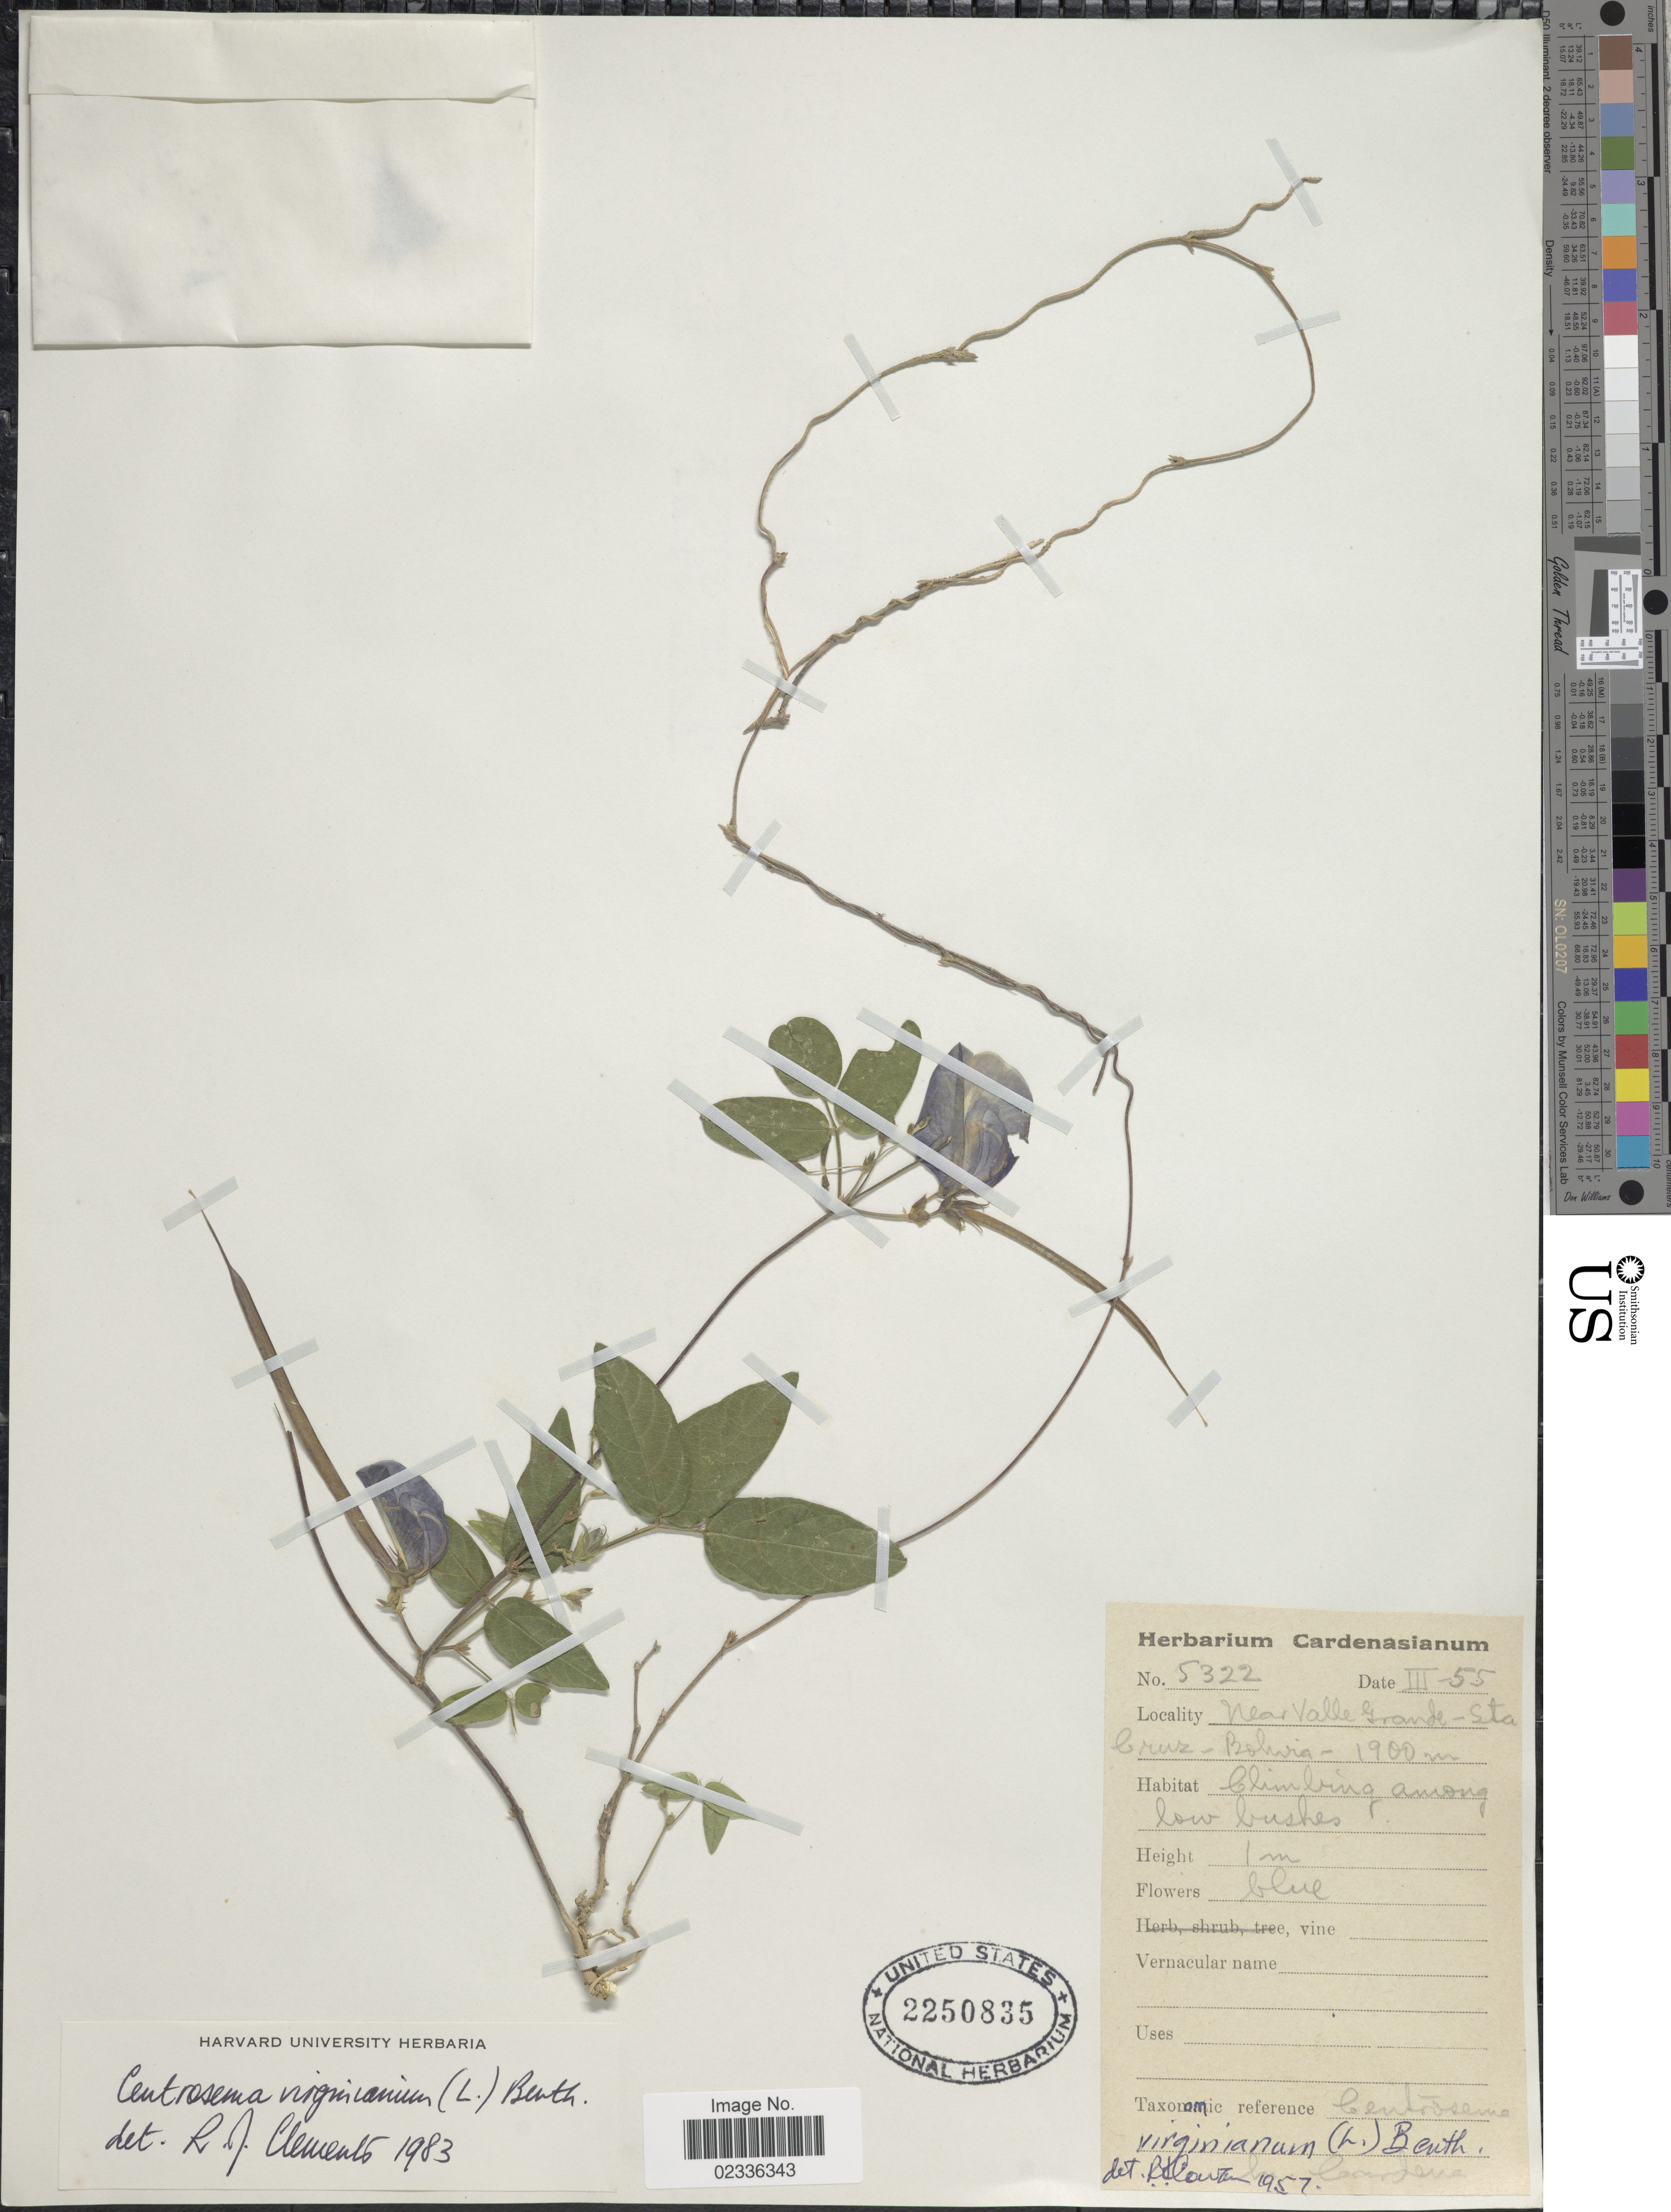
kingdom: Plantae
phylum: Tracheophyta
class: Magnoliopsida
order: Fabales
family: Fabaceae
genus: Centrosema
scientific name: Centrosema virginianum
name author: (L.) Benth.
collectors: M. Cárdenas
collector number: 5322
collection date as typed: Transcribed d/m/y: /3/55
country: Bolivia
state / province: Santa Cruz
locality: Near Valle Grande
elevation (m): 1900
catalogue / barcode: US 2250835